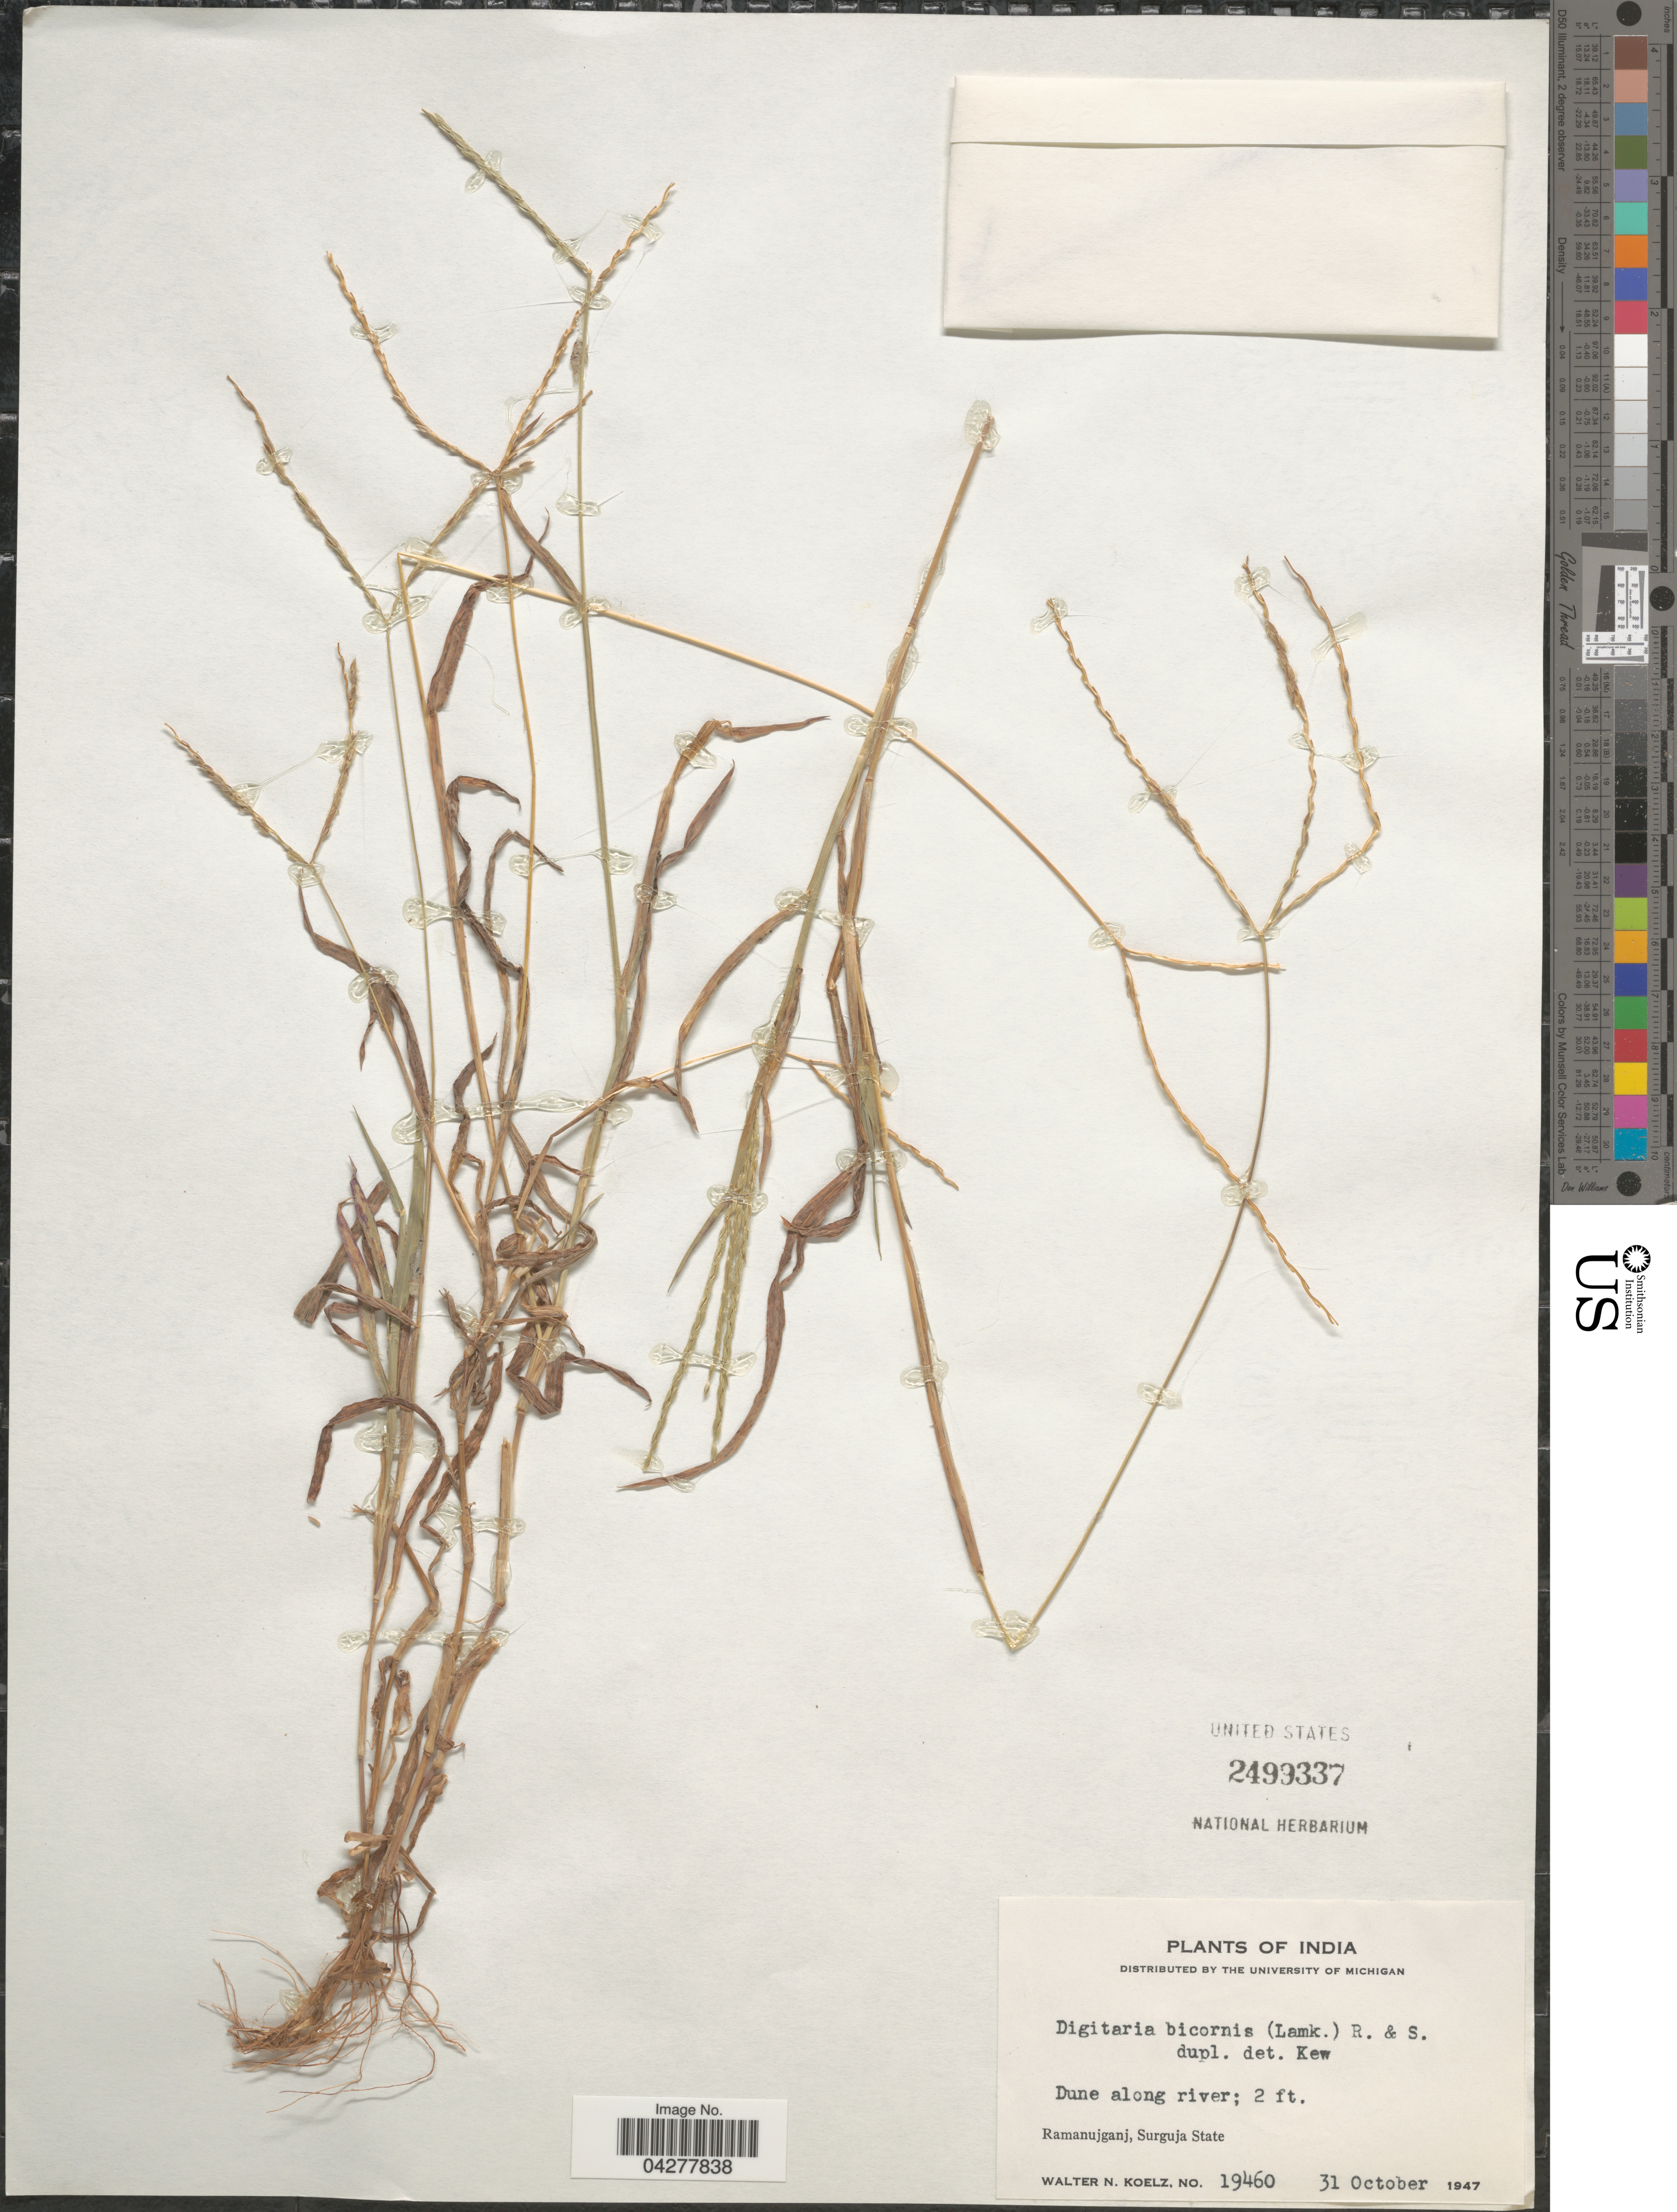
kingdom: Plantae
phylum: Tracheophyta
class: Liliopsida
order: Poales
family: Poaceae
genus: Digitaria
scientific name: Digitaria bicornis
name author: (Lam.) Roem. & Schult.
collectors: W. N. Koelz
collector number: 19460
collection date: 1947-10-31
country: India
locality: Ramanujganj, Surguja State.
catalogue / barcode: US 2499337